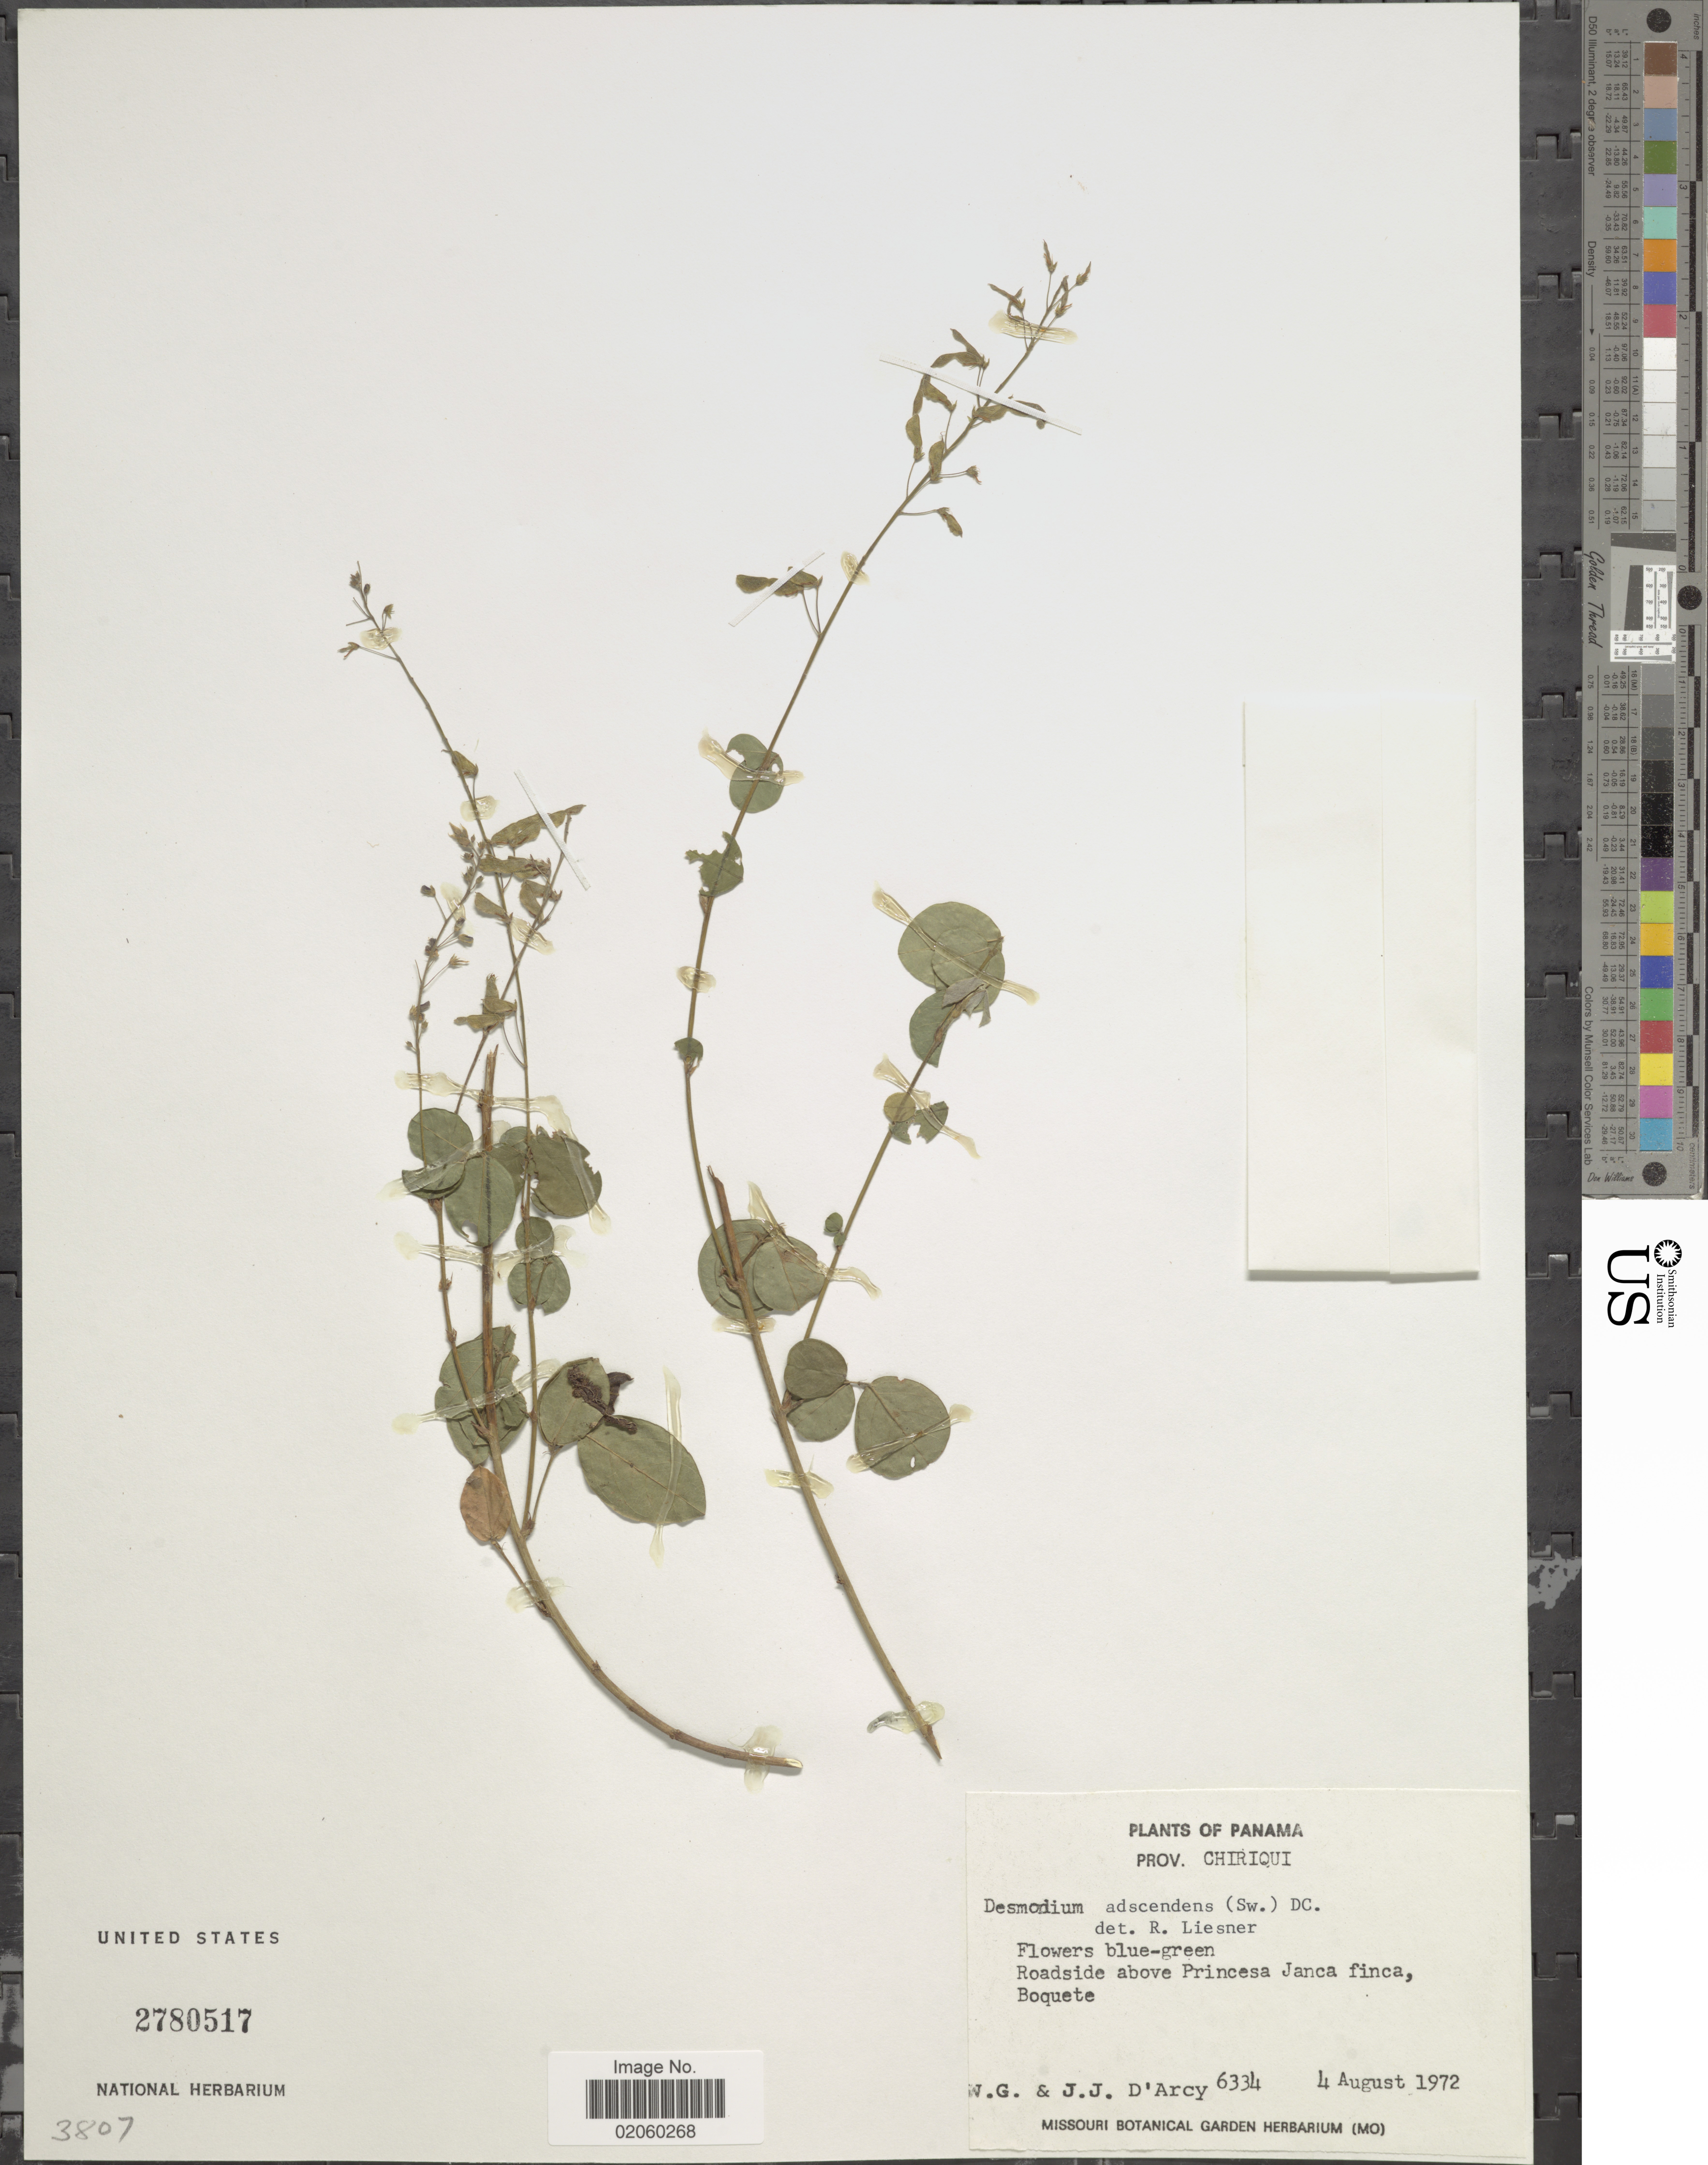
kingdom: Plantae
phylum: Tracheophyta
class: Magnoliopsida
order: Fabales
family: Fabaceae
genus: Grona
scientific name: Grona adscendens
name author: (Sw.) H. Ohashi & K. Ohashi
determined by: Strong, Mark T., (BOT), Smithsonian Institution - National Museum of Natural History (UNITED STATES)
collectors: W. G. D'Arcy & J. J. D'Arcy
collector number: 6334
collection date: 1972-08-04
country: Panama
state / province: Chiriqui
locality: Roadside above Princesa Janca finca, Boquete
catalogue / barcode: US 2780517